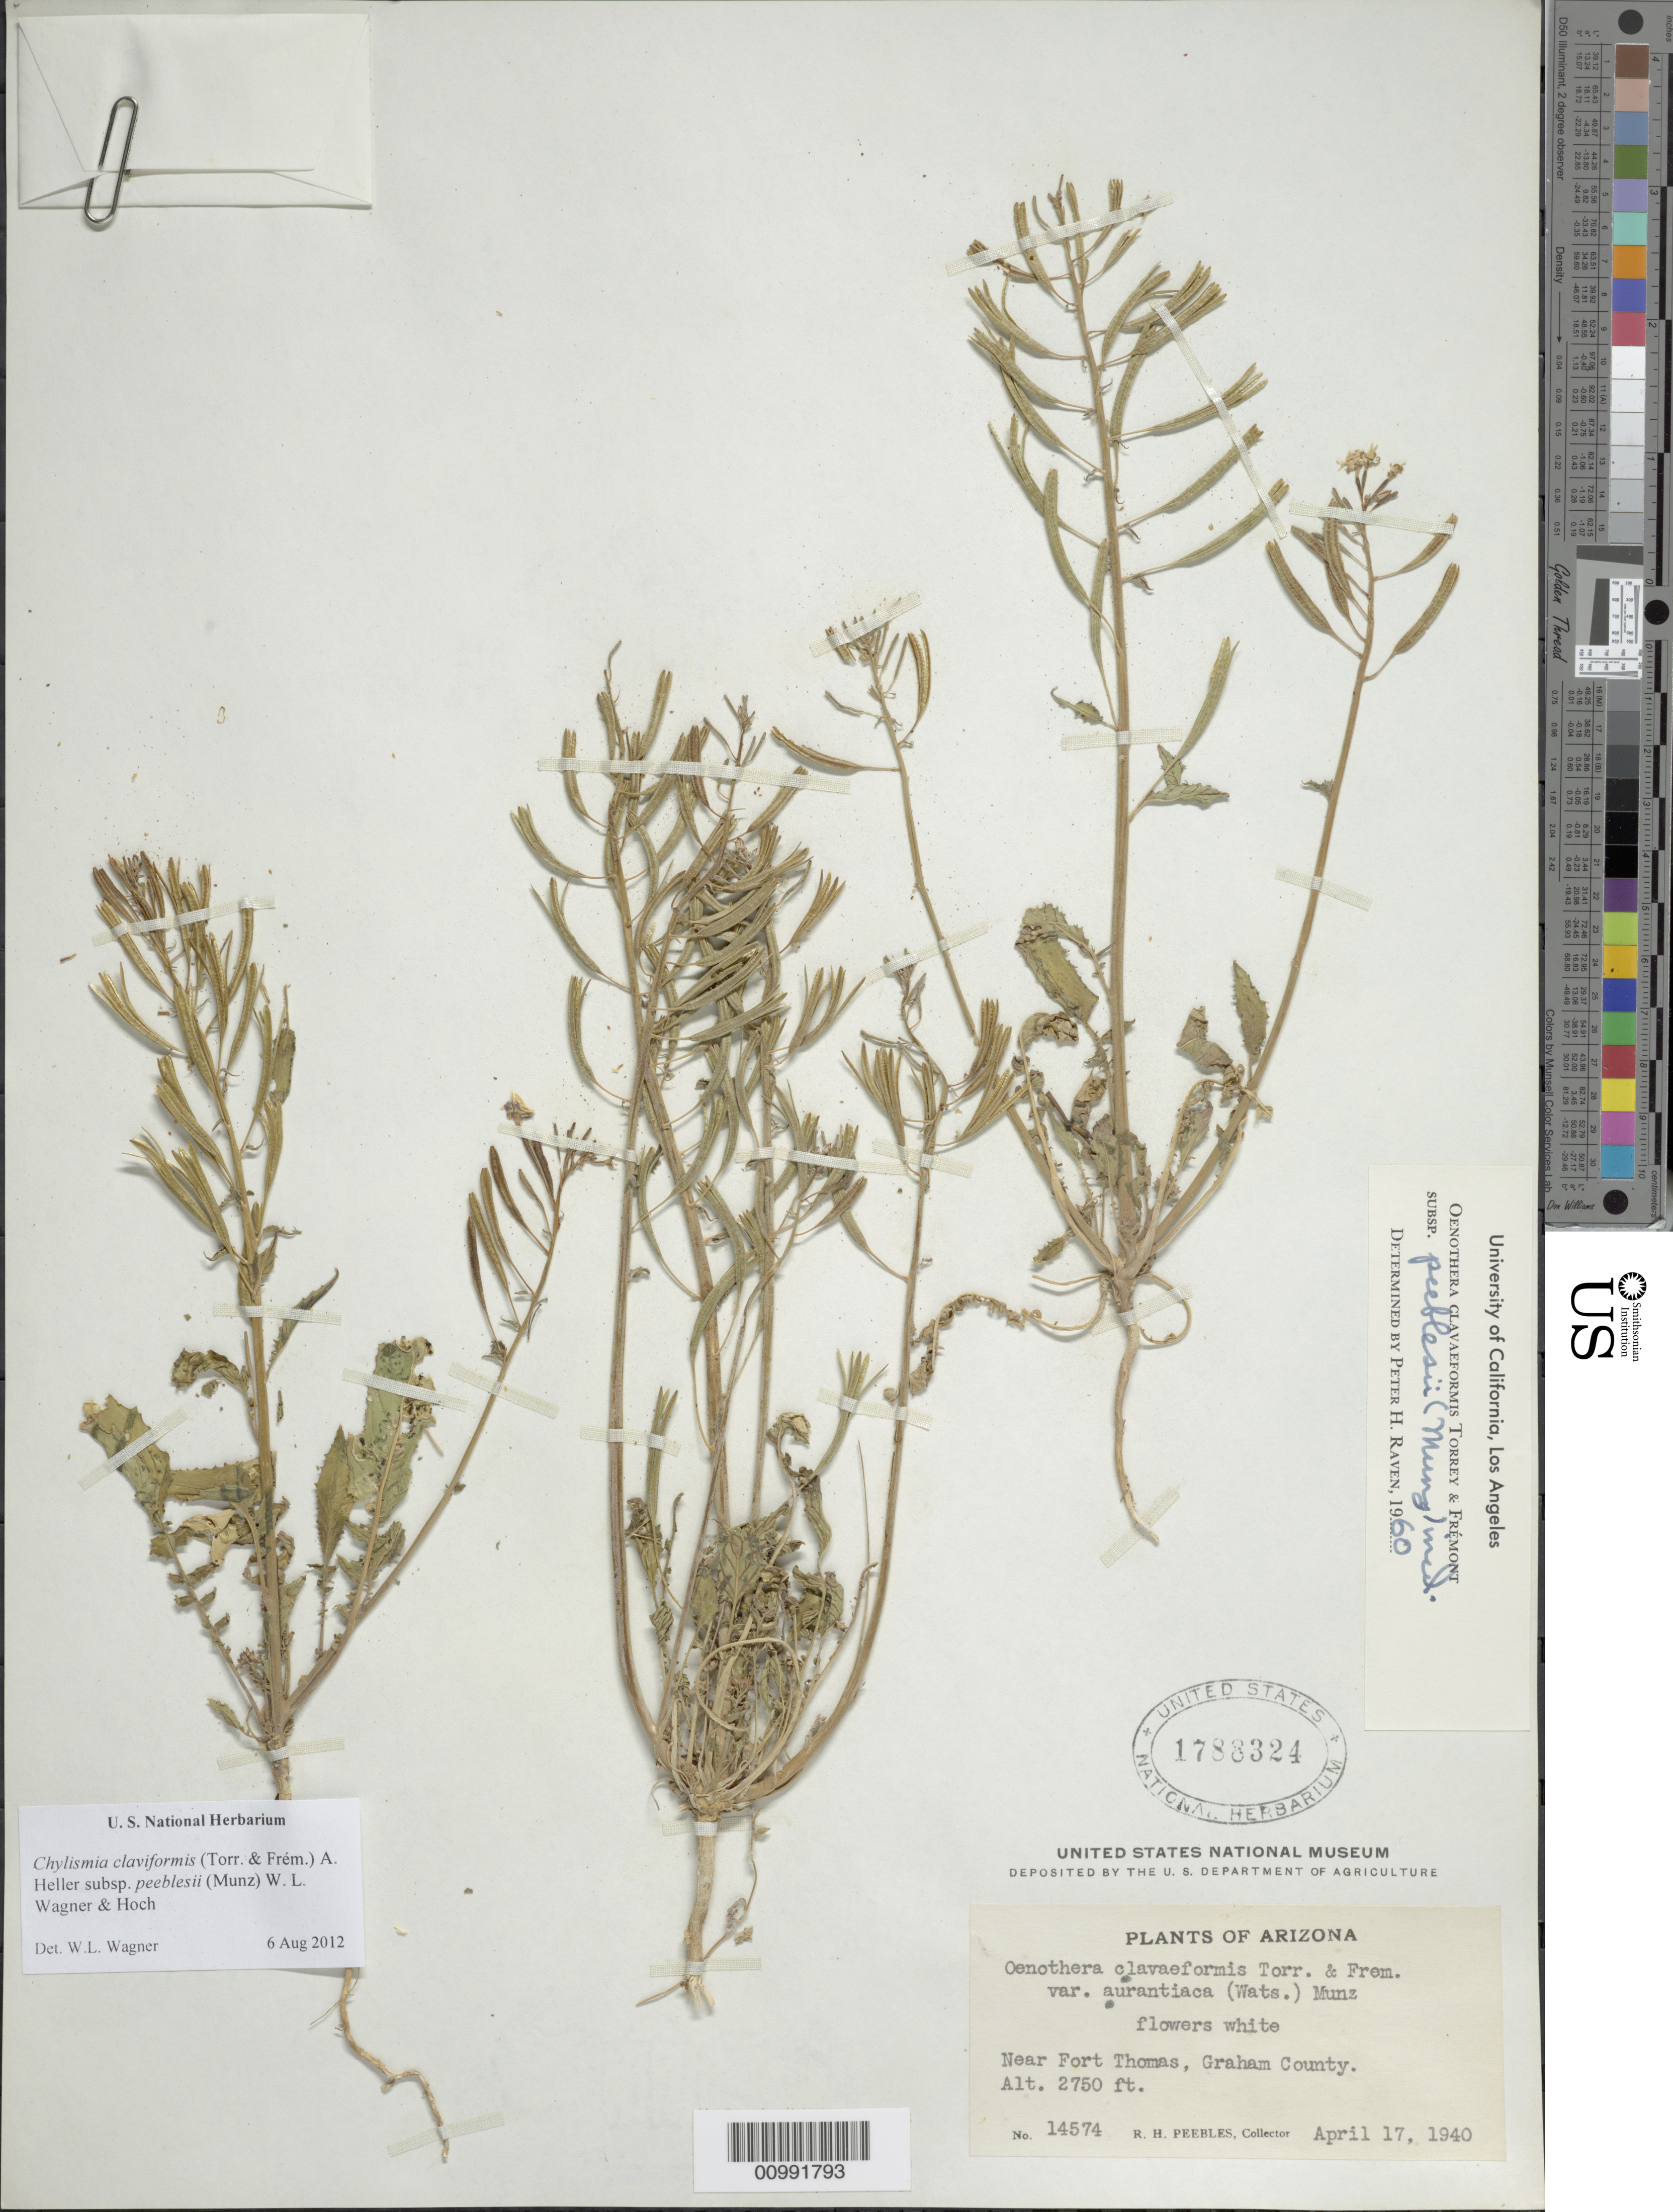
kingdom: Plantae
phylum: Tracheophyta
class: Magnoliopsida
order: Myrtales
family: Onagraceae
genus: Chylismia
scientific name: Chylismia claviformis subsp. peeblesii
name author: (Munz) W.L. Wagner & Hoch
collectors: R. H. Peebles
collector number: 14574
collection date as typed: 17 Apr 1904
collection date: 1904-04-17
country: United States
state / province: Arizona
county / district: Graham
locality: Near Fort Thomas.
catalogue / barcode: US 1788324